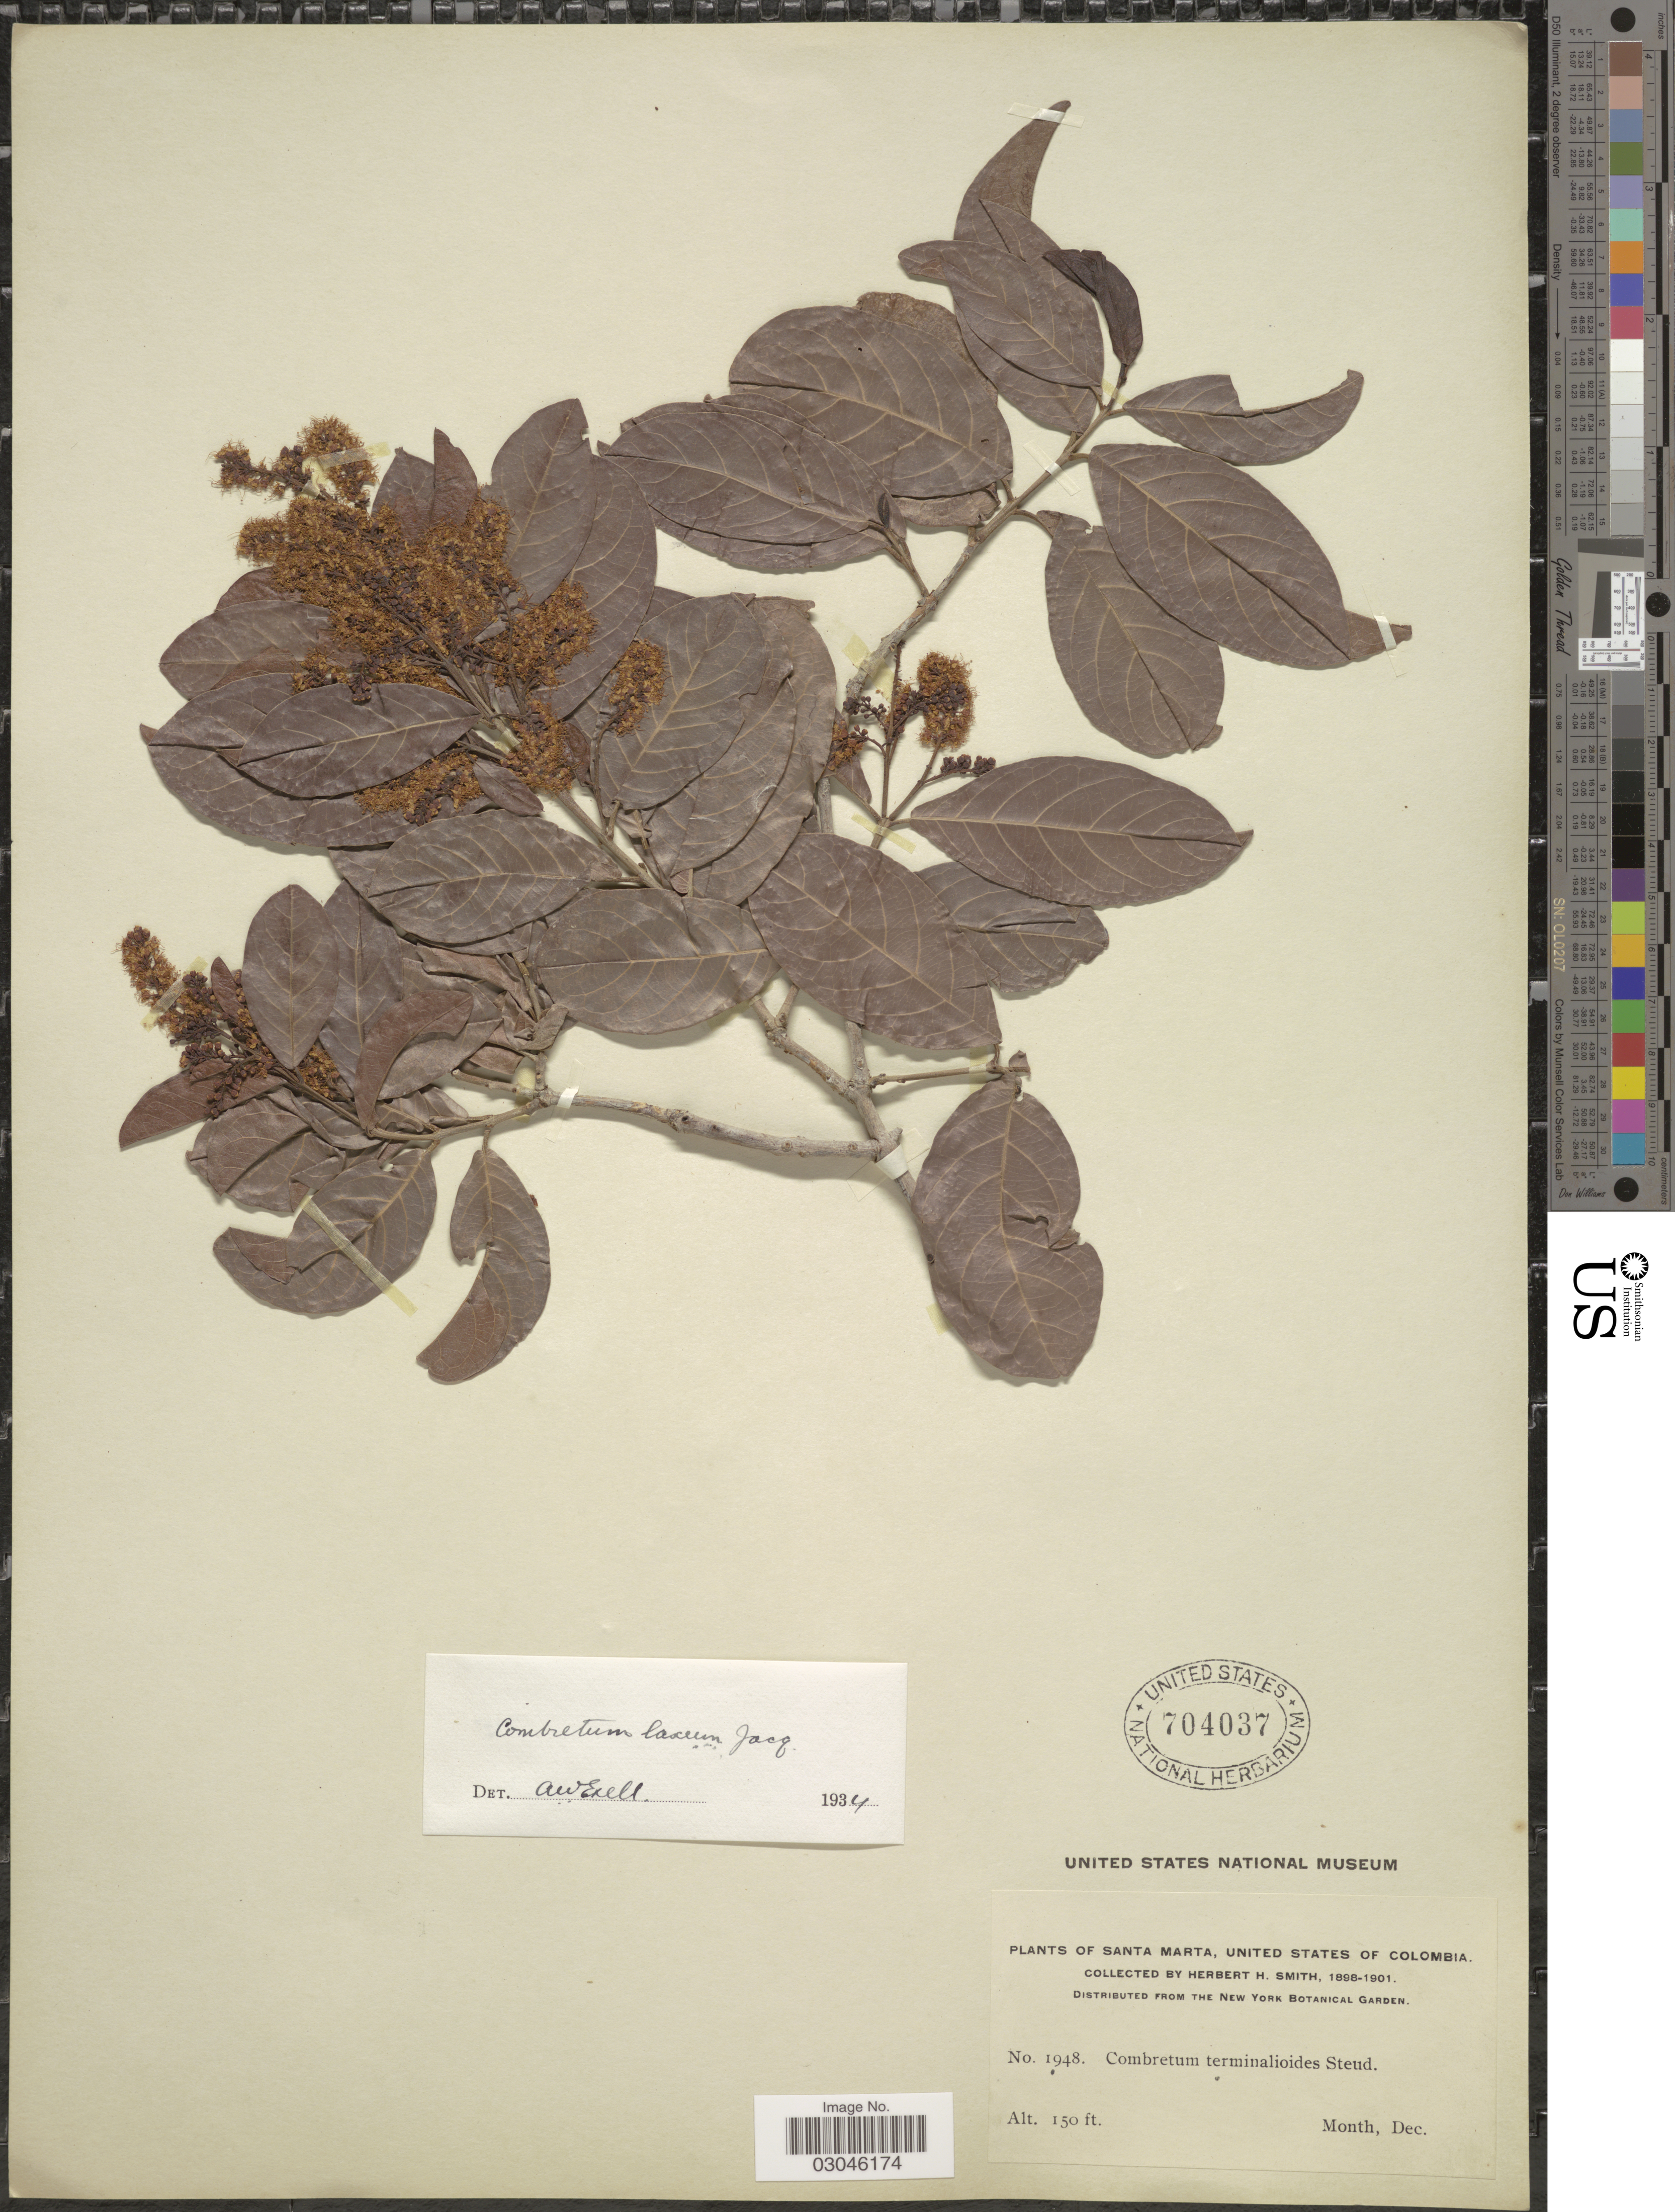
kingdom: Plantae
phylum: Tracheophyta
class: Magnoliopsida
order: Myrtales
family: Combretaceae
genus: Combretum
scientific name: Combretum laxum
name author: Jacq.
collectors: Herbert H. Smith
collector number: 1948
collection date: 1898-12/1901-12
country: Colombia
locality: Santa Marta, United States of Colombia.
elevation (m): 46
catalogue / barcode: US 704037